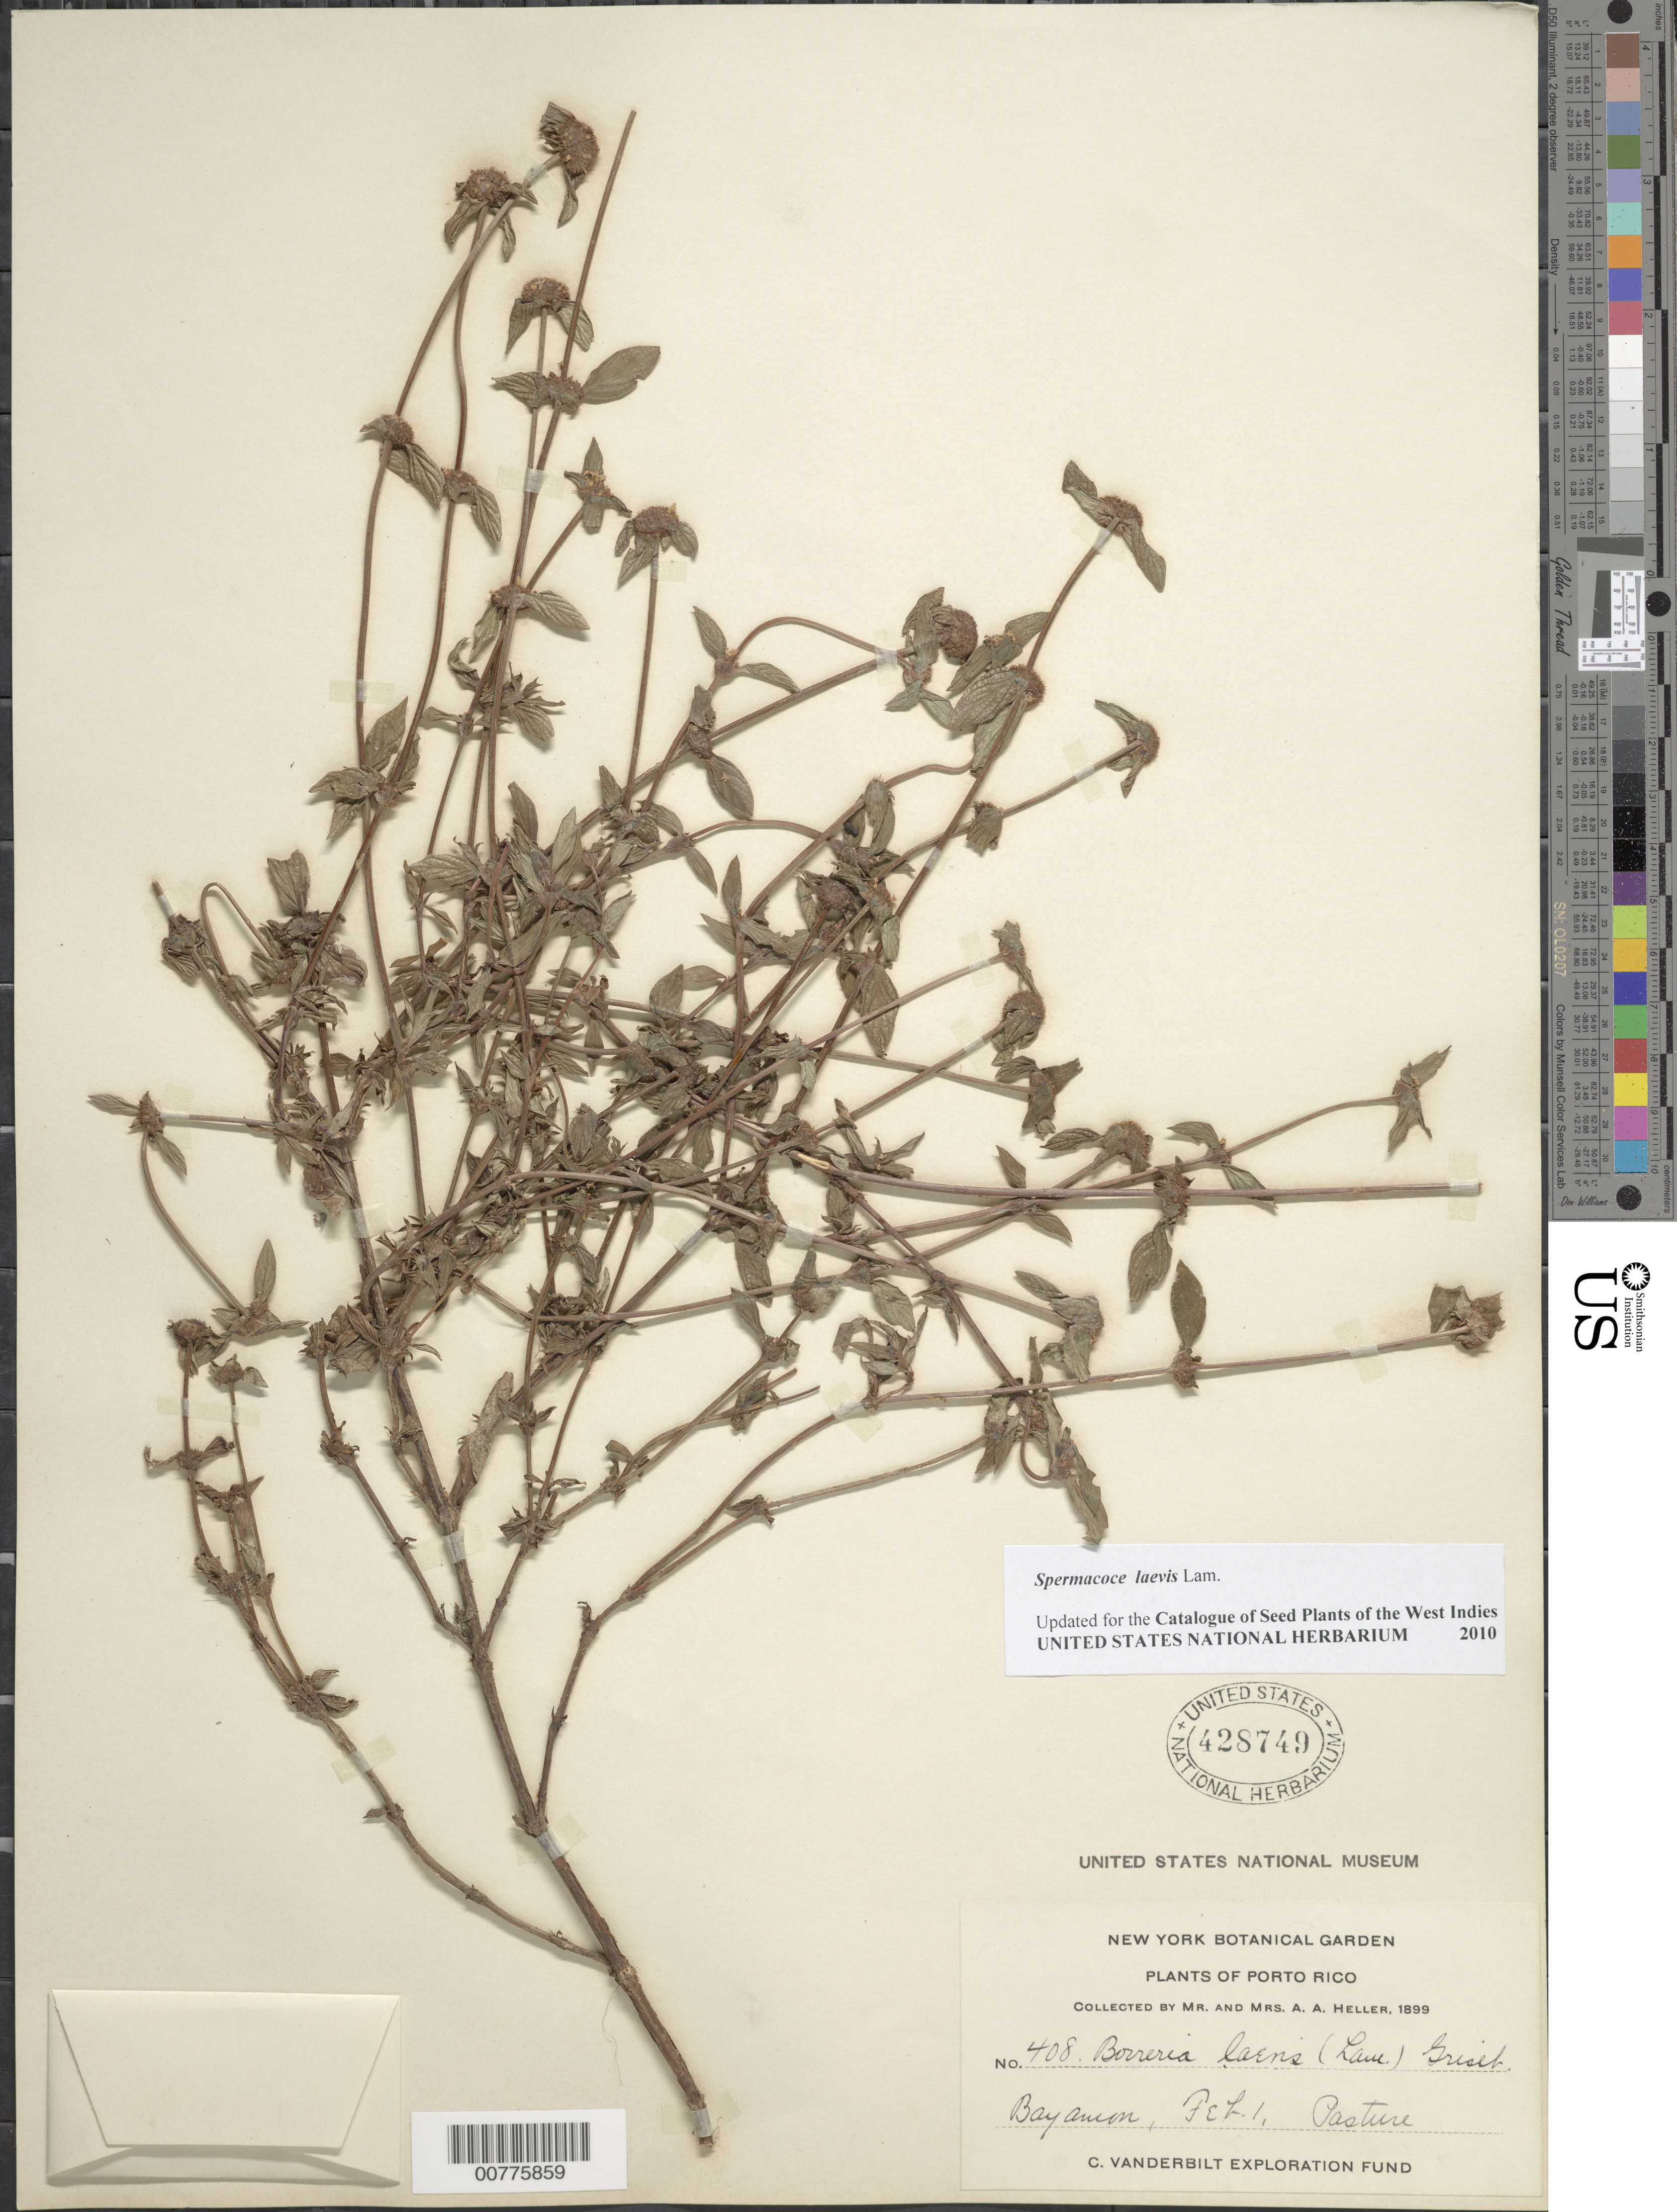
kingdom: Plantae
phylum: Tracheophyta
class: Magnoliopsida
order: Gentianales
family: Rubiaceae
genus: Spermacoce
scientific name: Spermacoce laevis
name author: Lam.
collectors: A. A. Heller & E. G. Heller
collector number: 408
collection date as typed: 01 Feb 1899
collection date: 1899-02-01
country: Puerto Rico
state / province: Bayamón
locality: Bayamon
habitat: Pasture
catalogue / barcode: US 428749